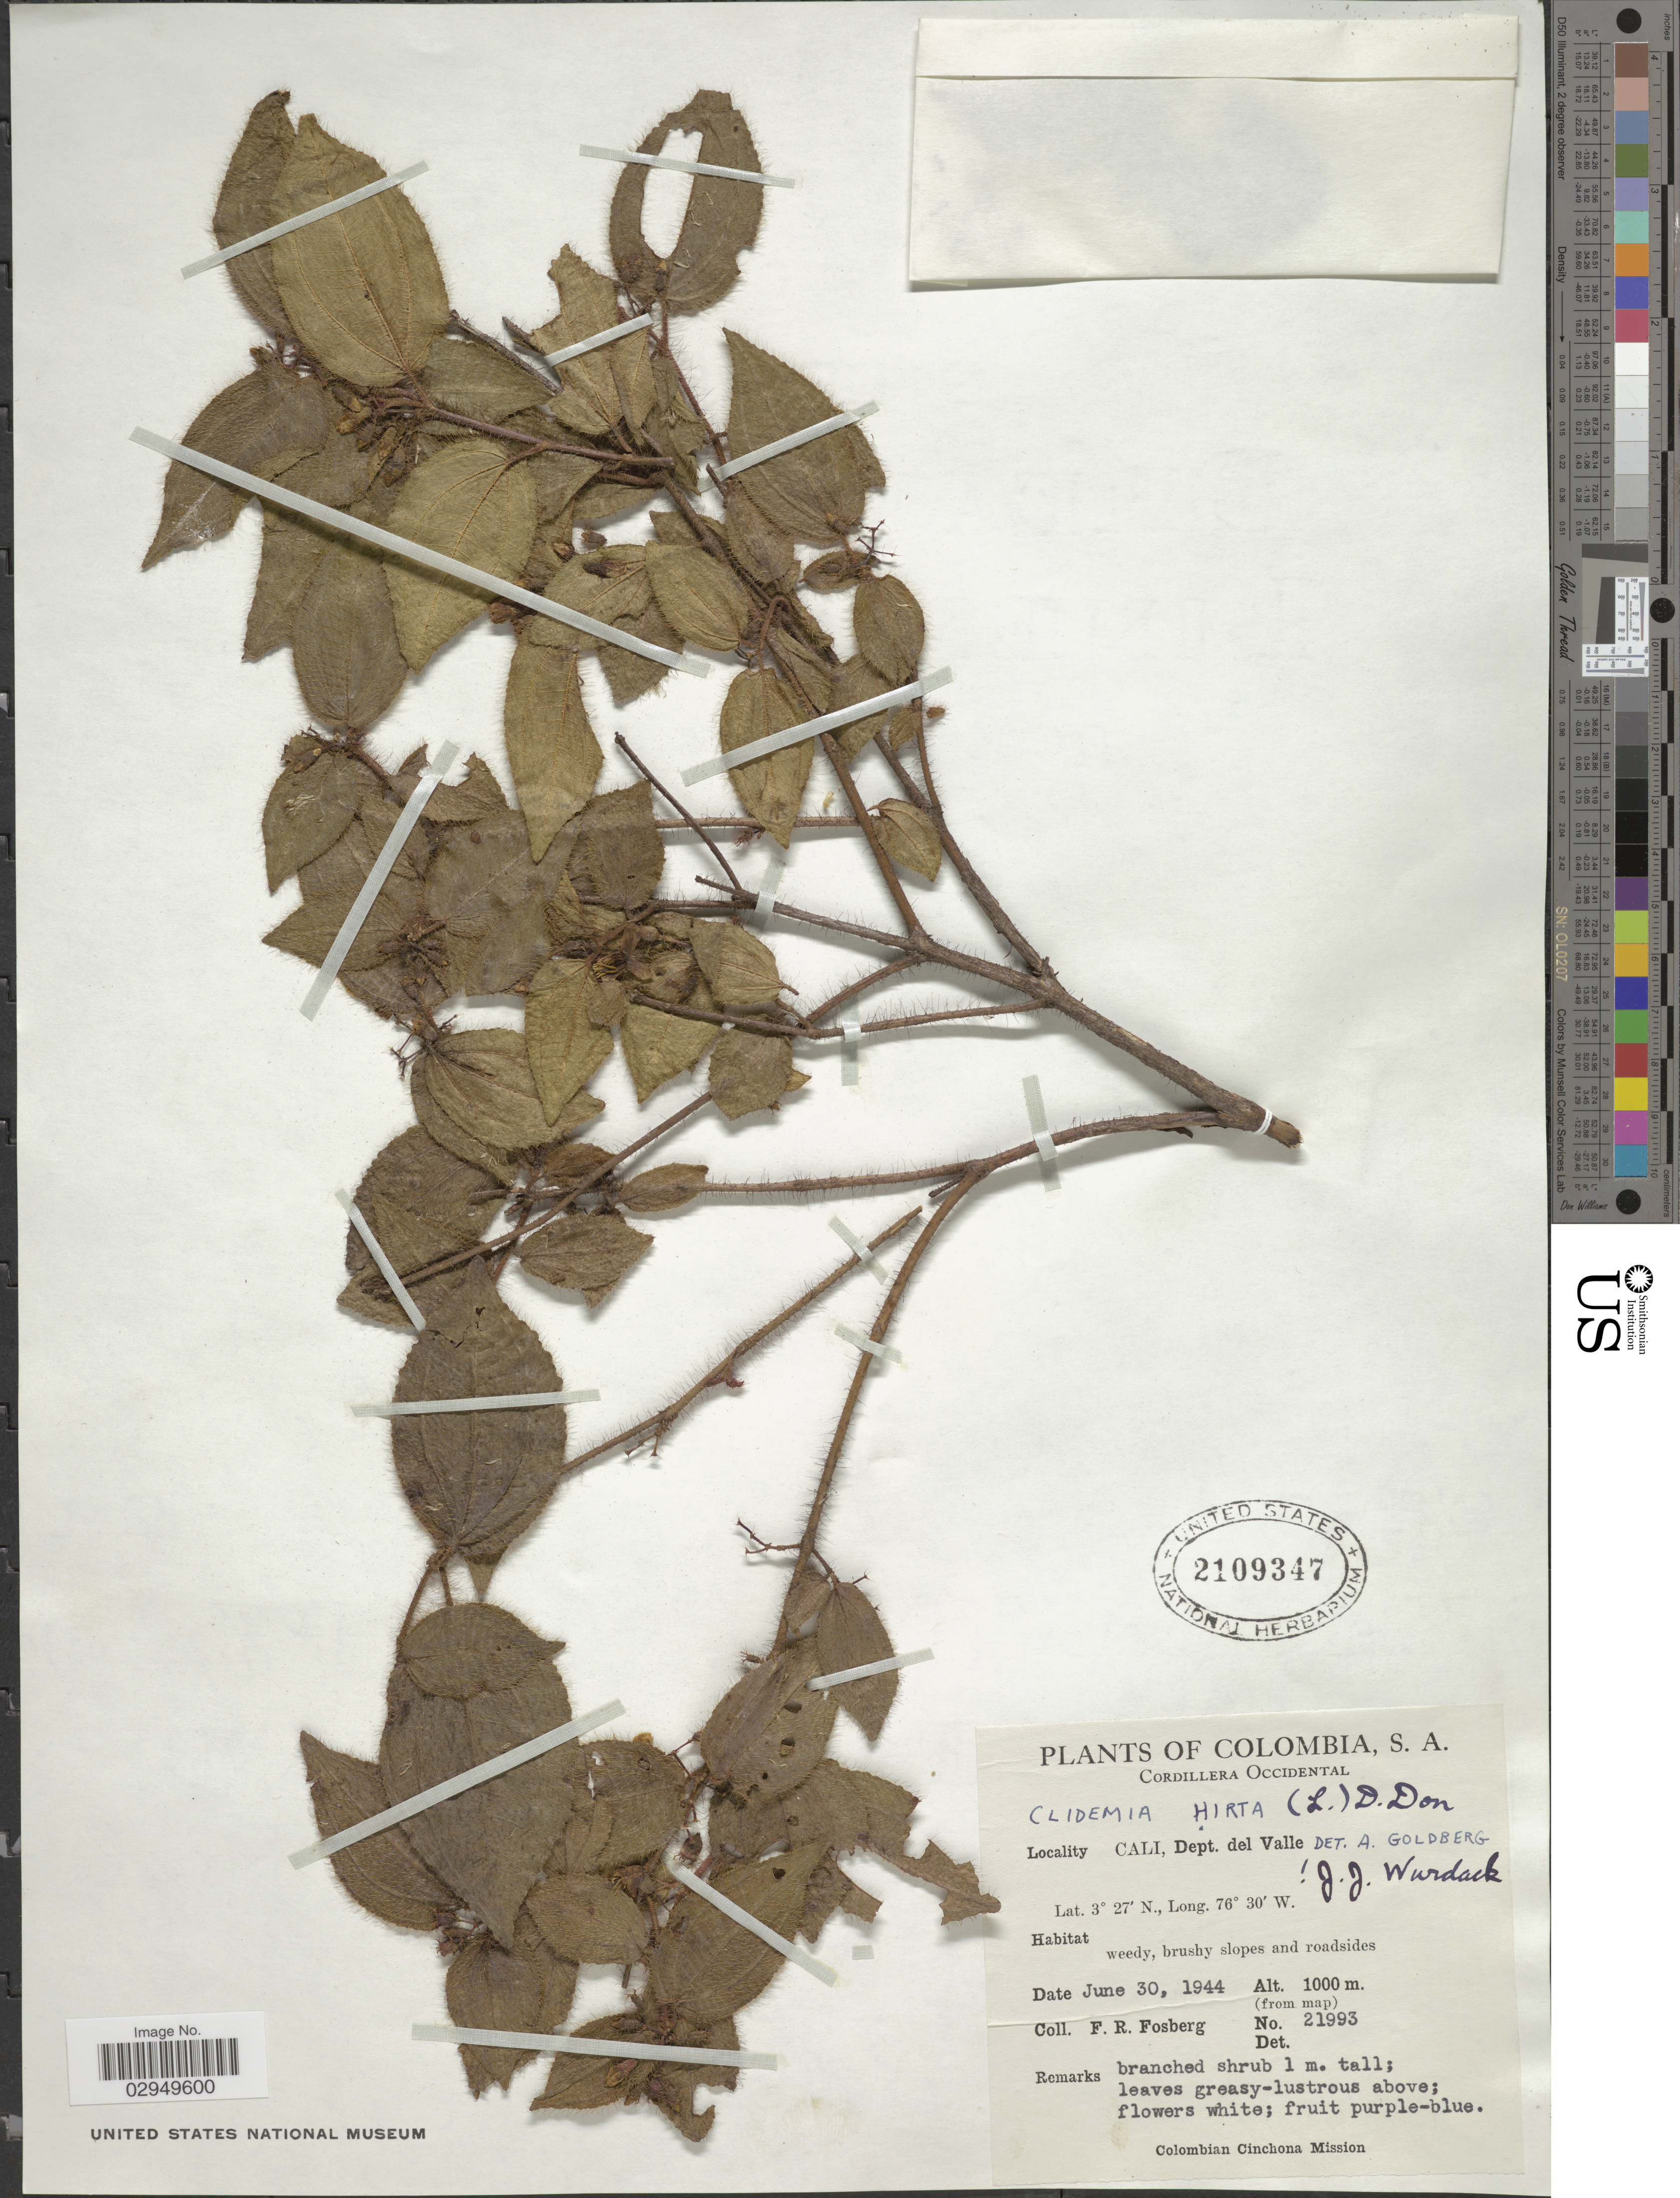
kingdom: Plantae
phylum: Tracheophyta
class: Magnoliopsida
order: Myrtales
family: Melastomataceae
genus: Clidemia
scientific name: Clidemia hirta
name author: (L.) D. Don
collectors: F. R. Fosberg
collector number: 21993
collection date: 1944-06-30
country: Colombia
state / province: Valle del Cauca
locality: Cordillera Occidental. Cali, Dept. del Valle.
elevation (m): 1000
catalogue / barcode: US 2109347